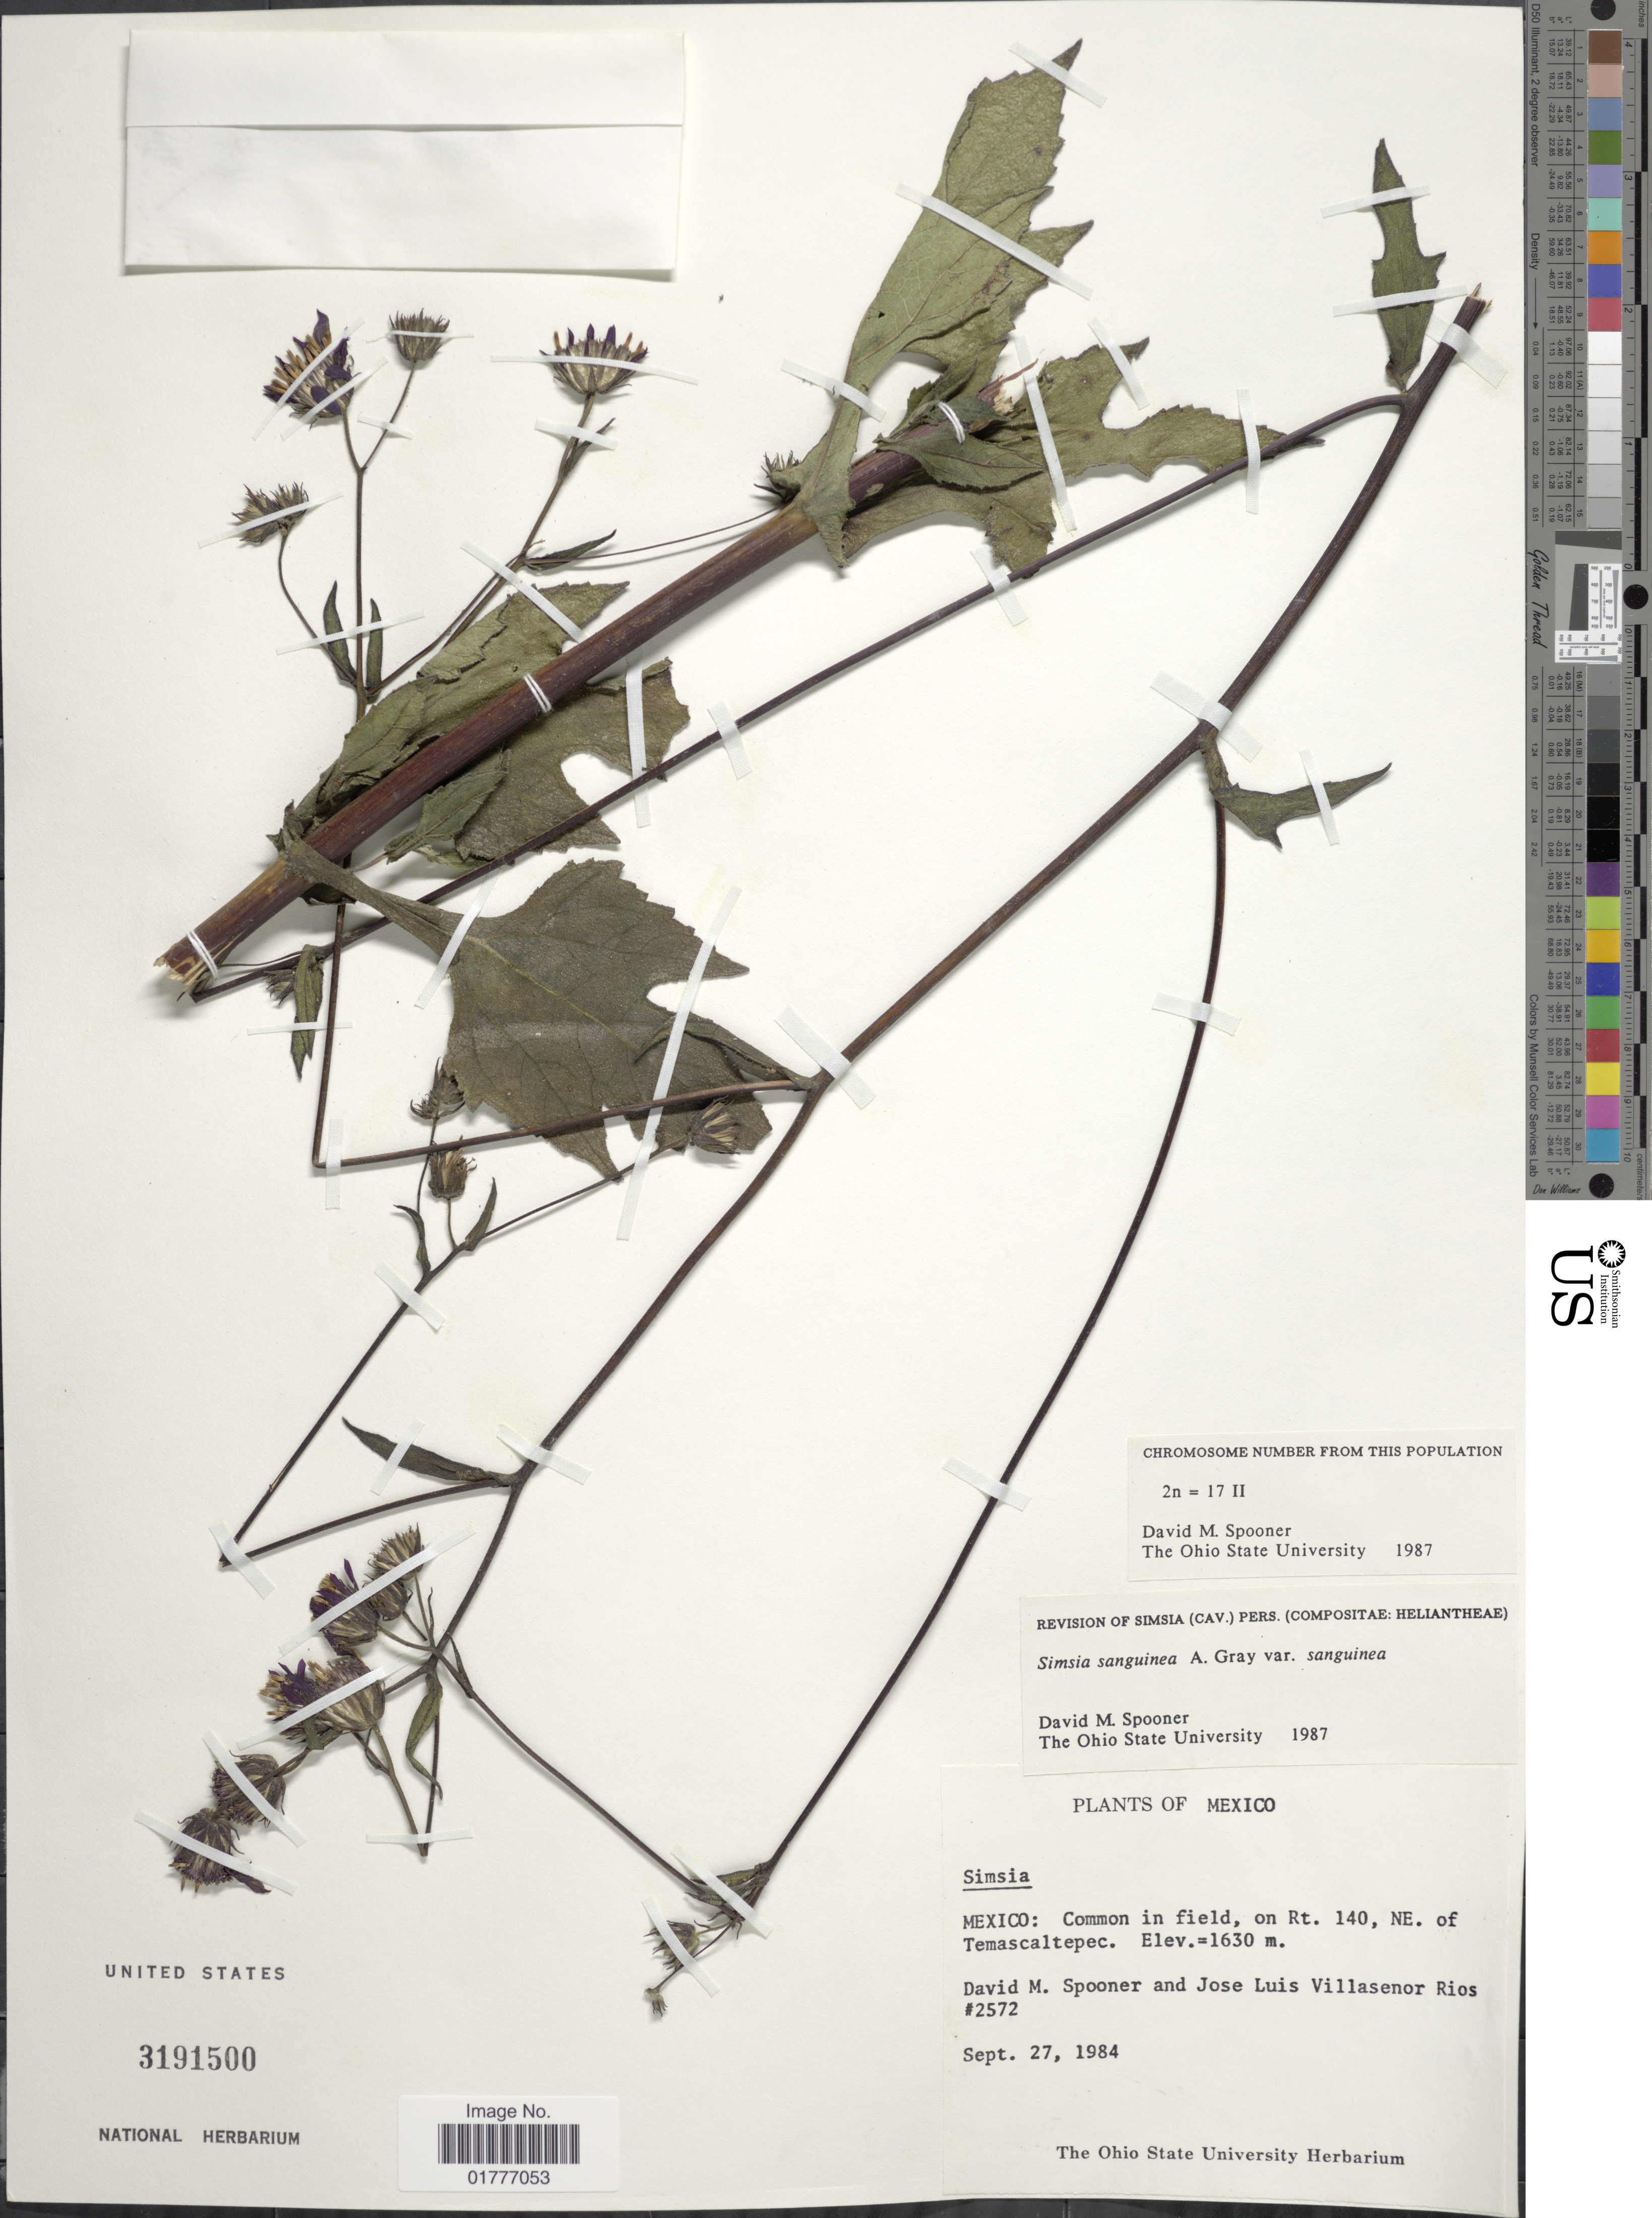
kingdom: Plantae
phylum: Tracheophyta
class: Magnoliopsida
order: Asterales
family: Asteraceae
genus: Simsia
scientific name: Simsia sanguinea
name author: A. Gray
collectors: D. Spooner & J. L. Villasenor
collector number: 2572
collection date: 1984-09-27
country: Mexico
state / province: México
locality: On Rt. 140, NE. of Temascaltepec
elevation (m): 1630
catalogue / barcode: US 3191500